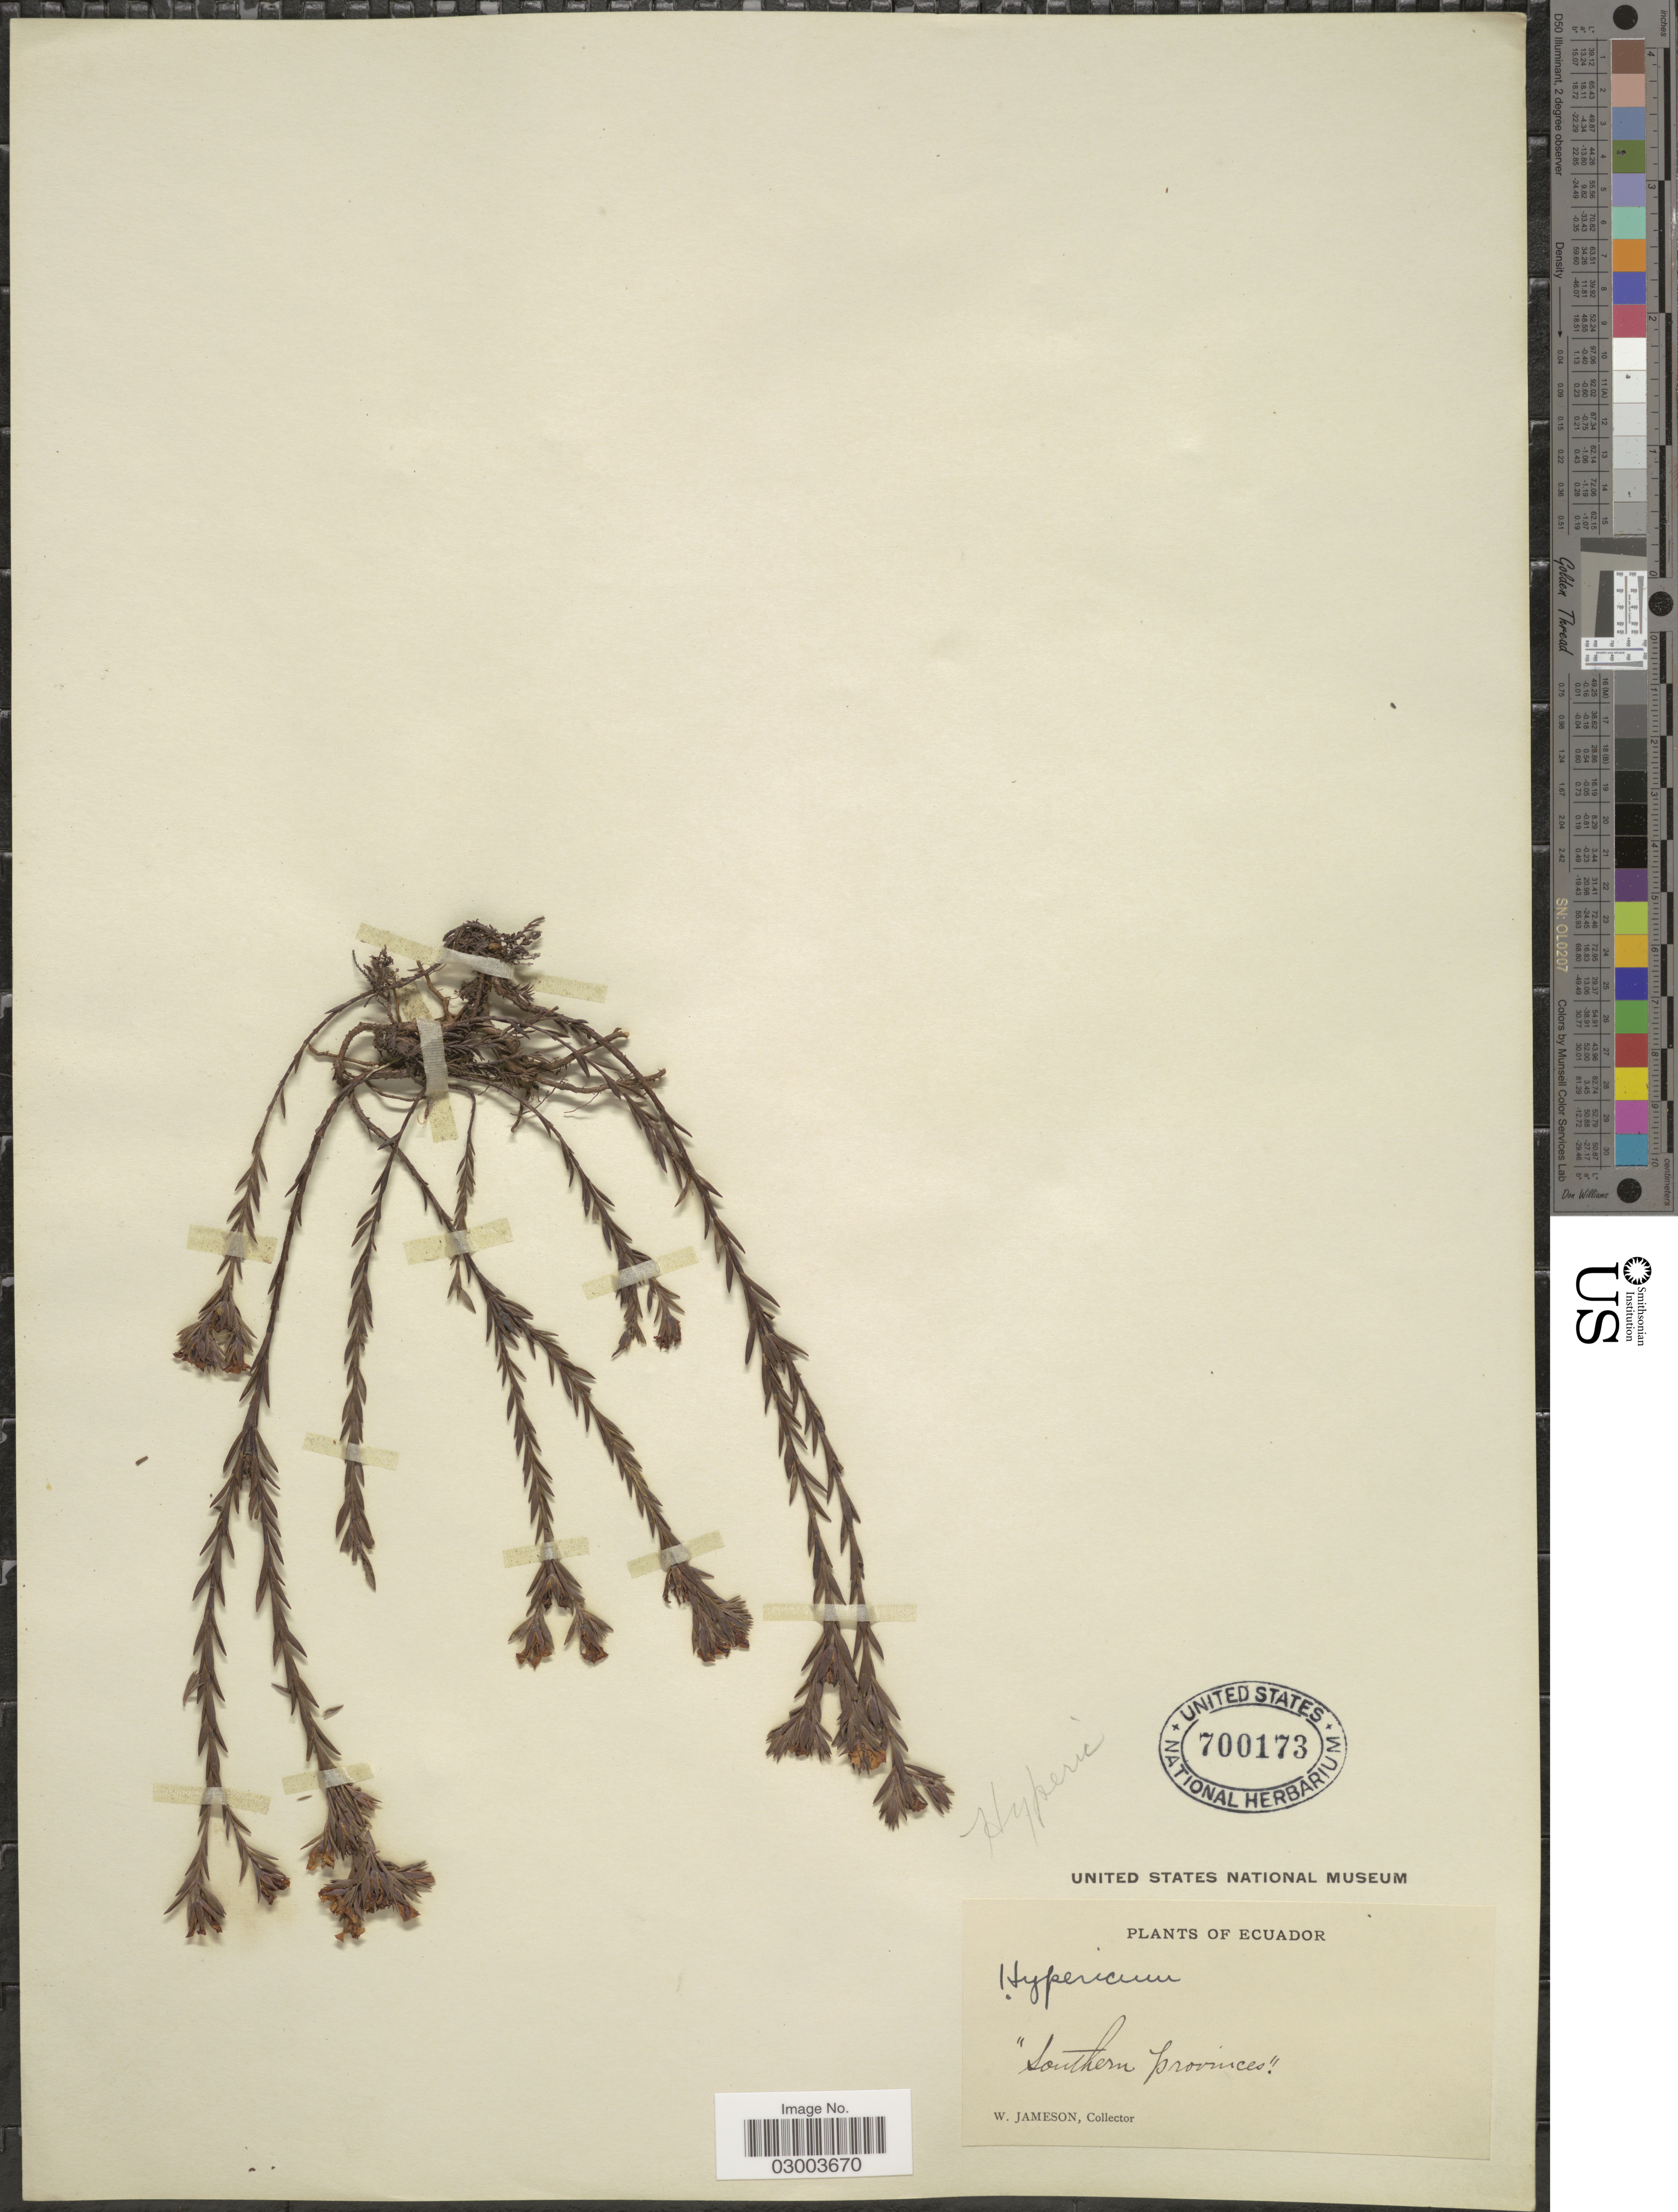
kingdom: Plantae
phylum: Tracheophyta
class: Magnoliopsida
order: Malpighiales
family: Hypericaceae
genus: Hypericum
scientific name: Hypericum decandrum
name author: Turcz.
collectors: W. Jameson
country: Ecuador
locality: Southern Provinces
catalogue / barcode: US 700173